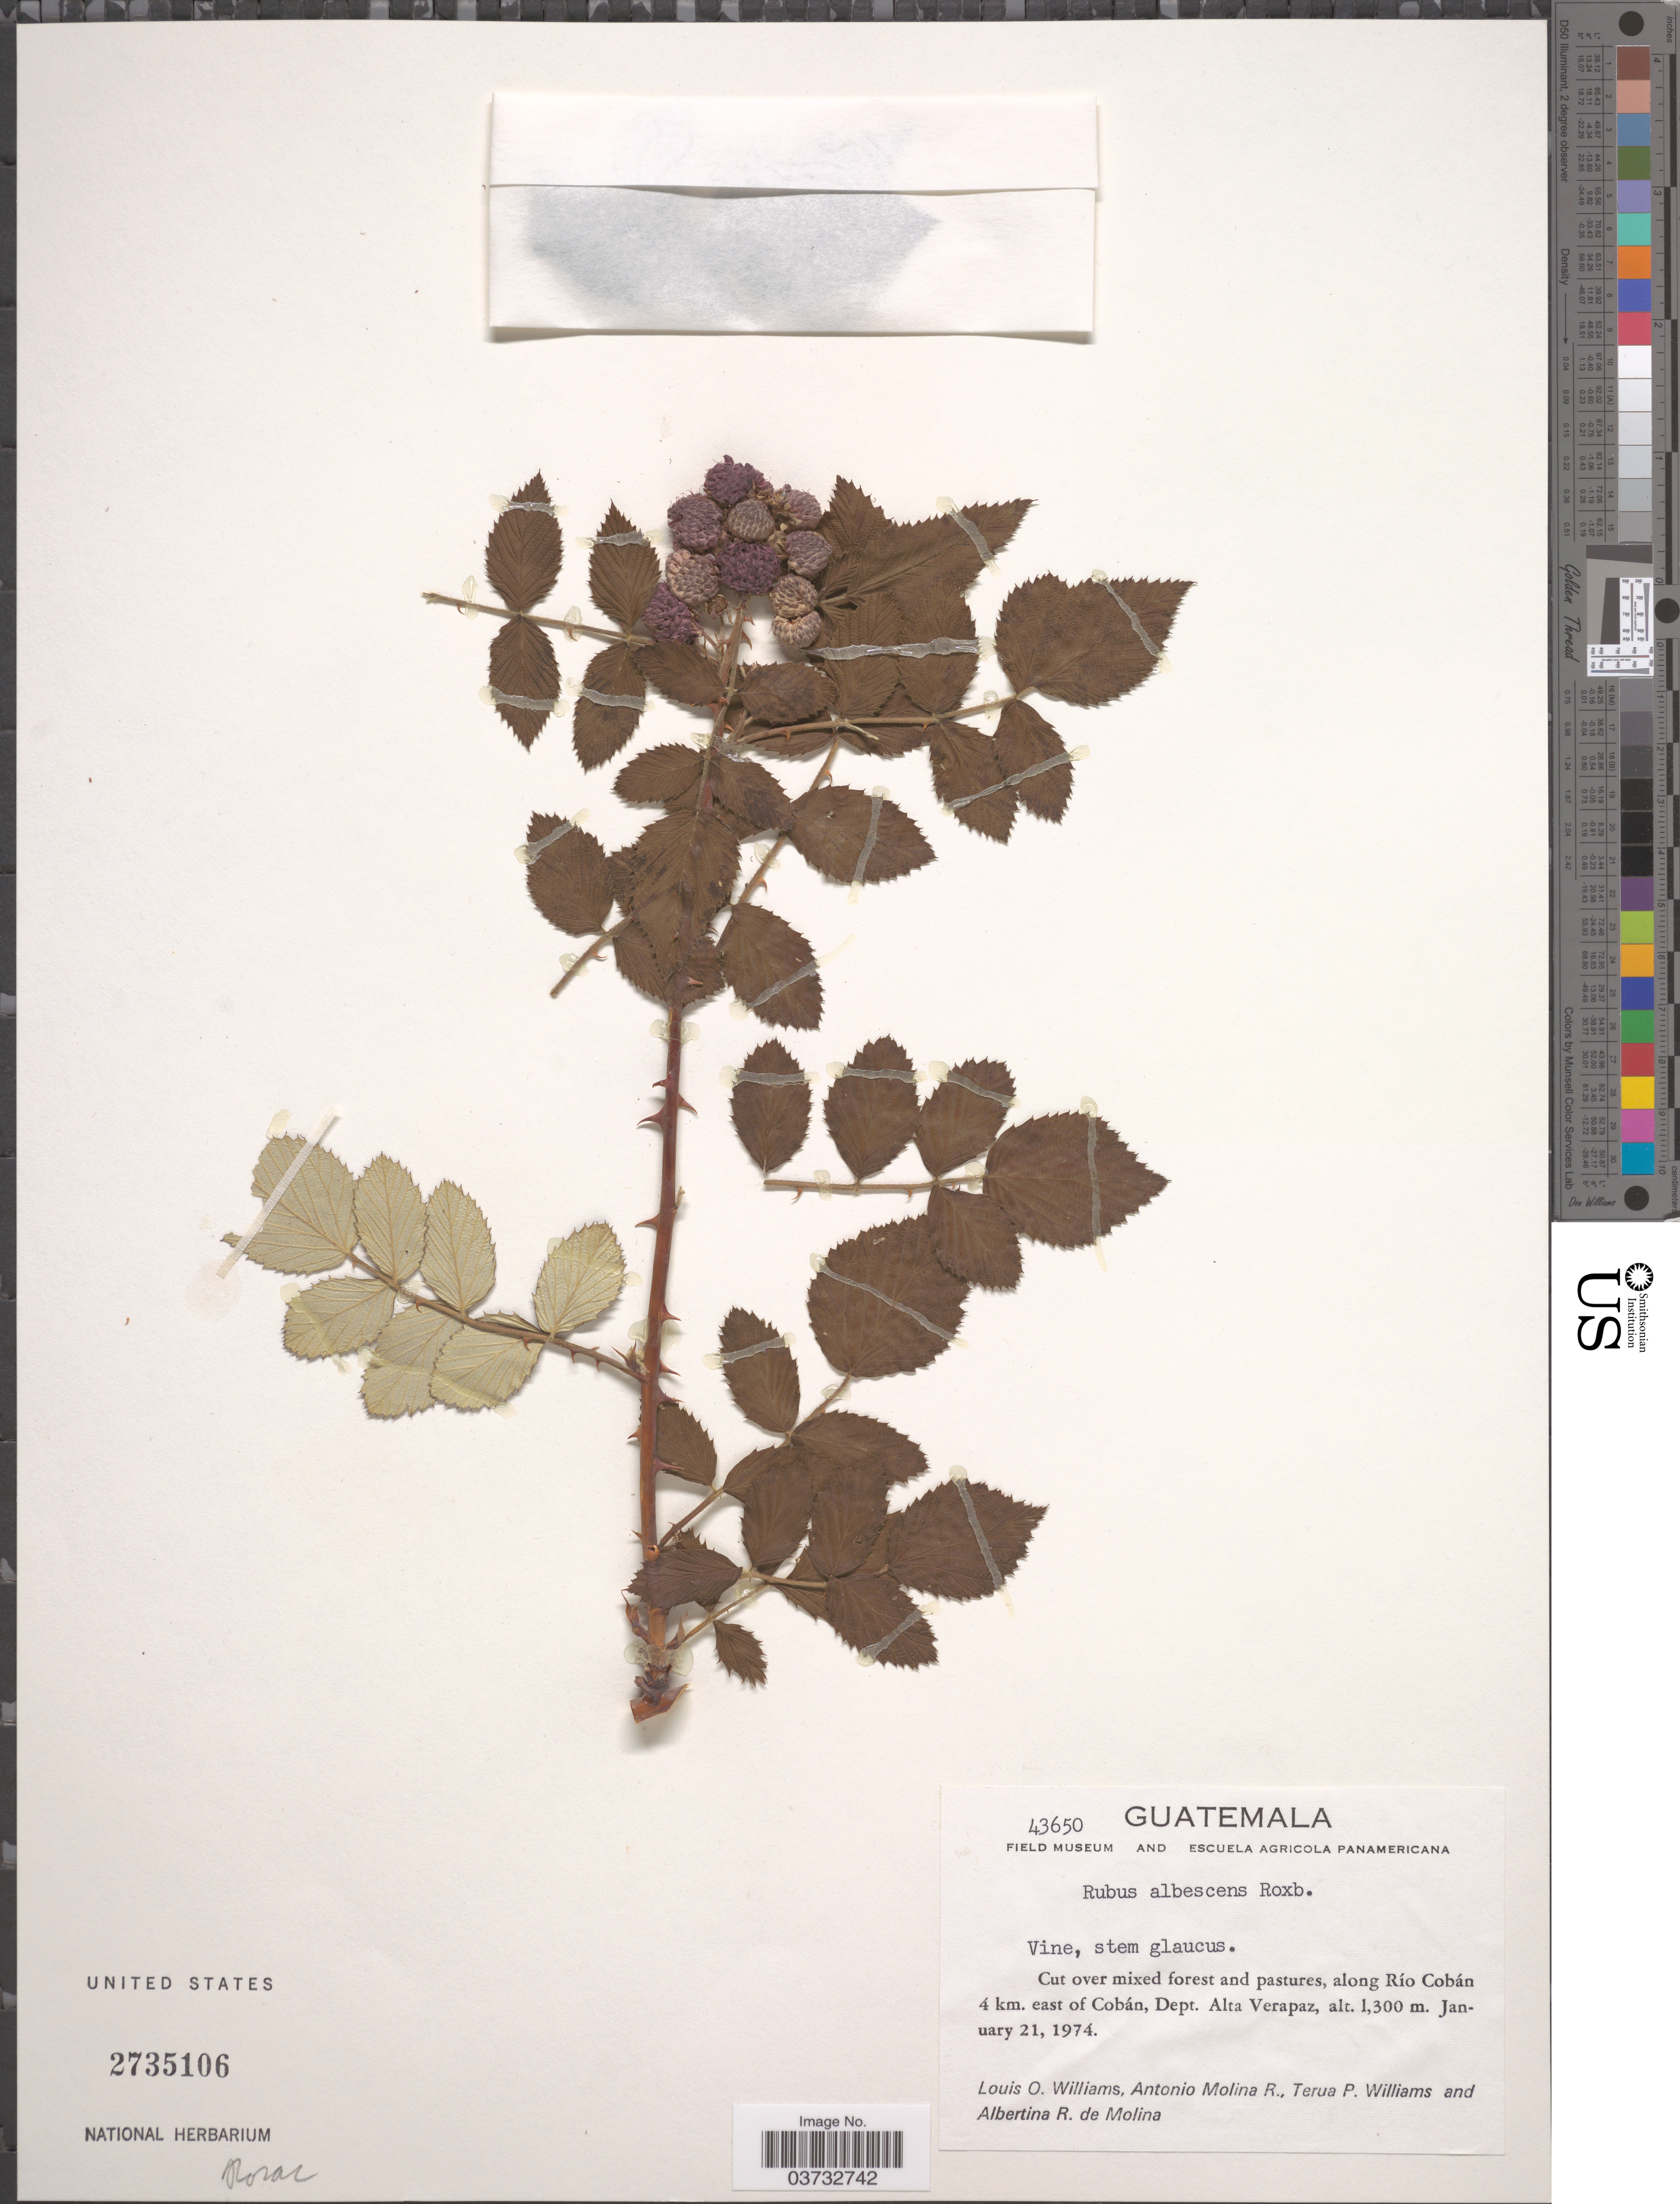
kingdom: Plantae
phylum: Tracheophyta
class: Magnoliopsida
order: Rosales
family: Rosaceae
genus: Rubus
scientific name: Rubus albescens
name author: Roxb.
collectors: L. O. Williams, A. Molina R., T. Williams & A. R. Molina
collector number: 43650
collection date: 1974-01-21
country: Guatemala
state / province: Alta Verapaz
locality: Cut over mixed forest and pastures, along Río Cobán 4 km, east of Cobán, Dept. Alta Verapaz.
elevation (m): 1300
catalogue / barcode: US 2735106